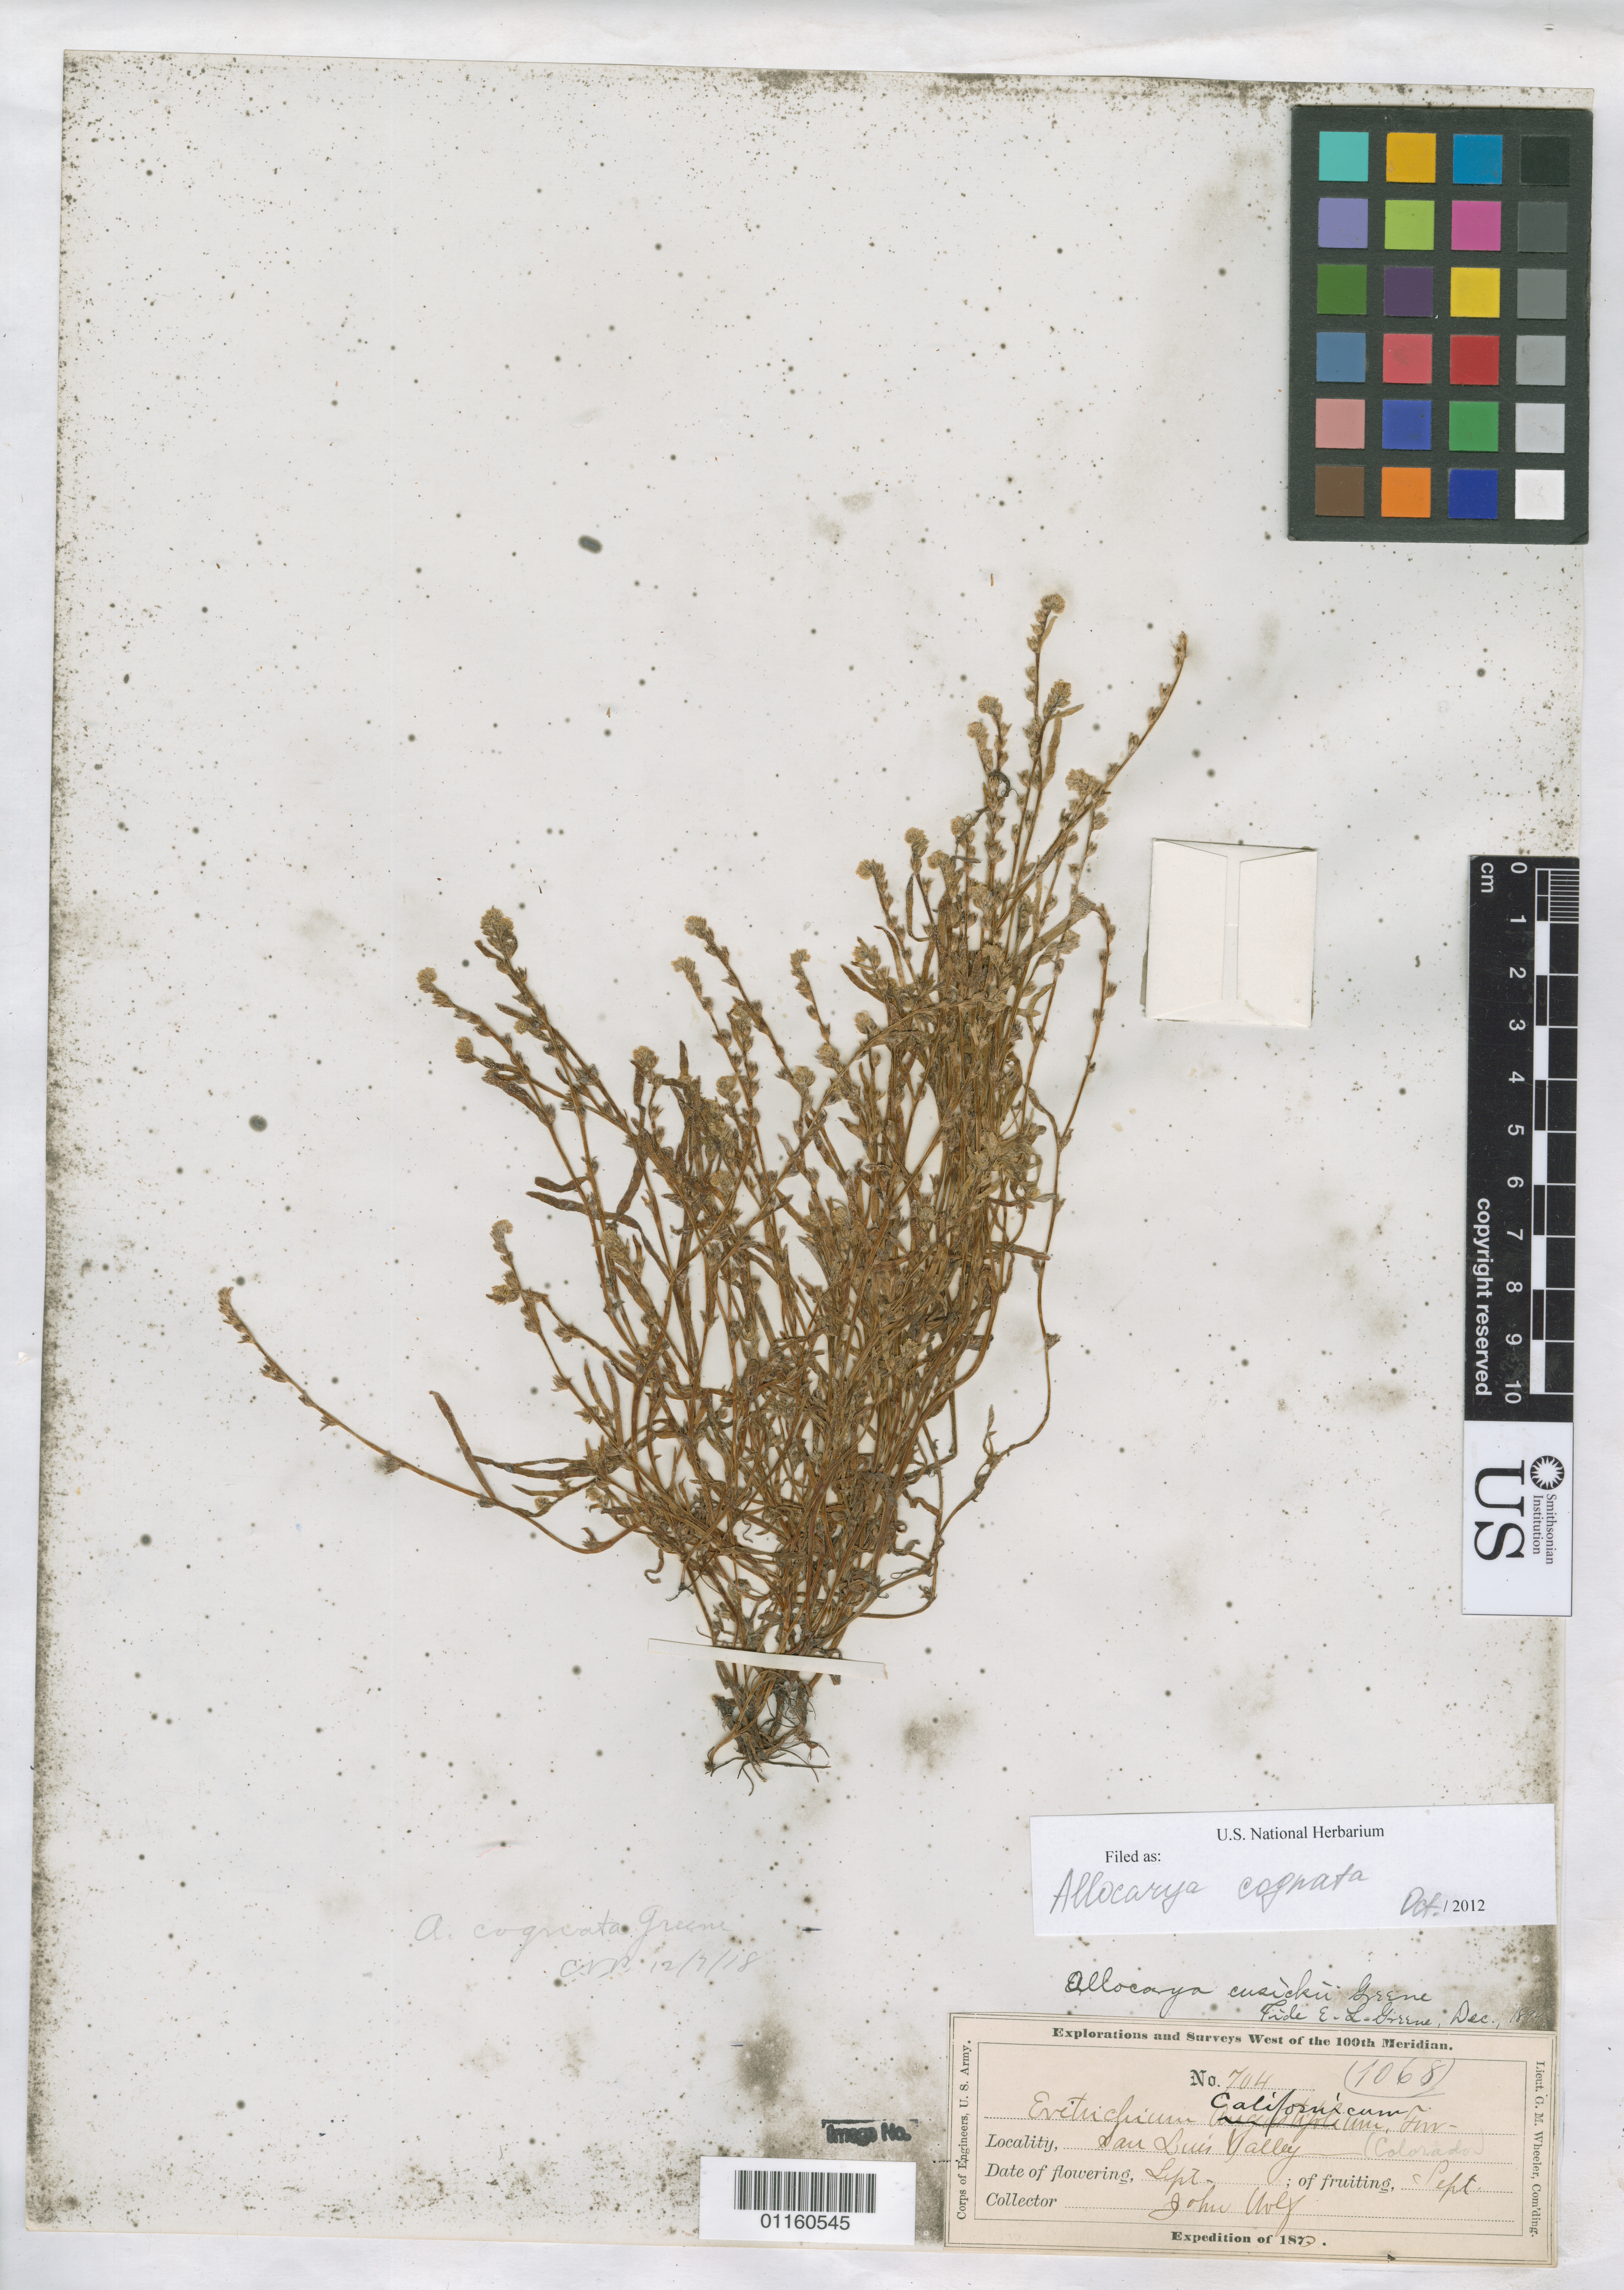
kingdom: Plantae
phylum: Tracheophyta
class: Magnoliopsida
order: Boraginales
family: Boraginaceae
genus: Allocarya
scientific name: Allocarya cognata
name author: Greene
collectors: J. Wolf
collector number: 704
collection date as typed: Sep 1873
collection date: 1873-09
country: United States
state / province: Colorado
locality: San Luis Valley